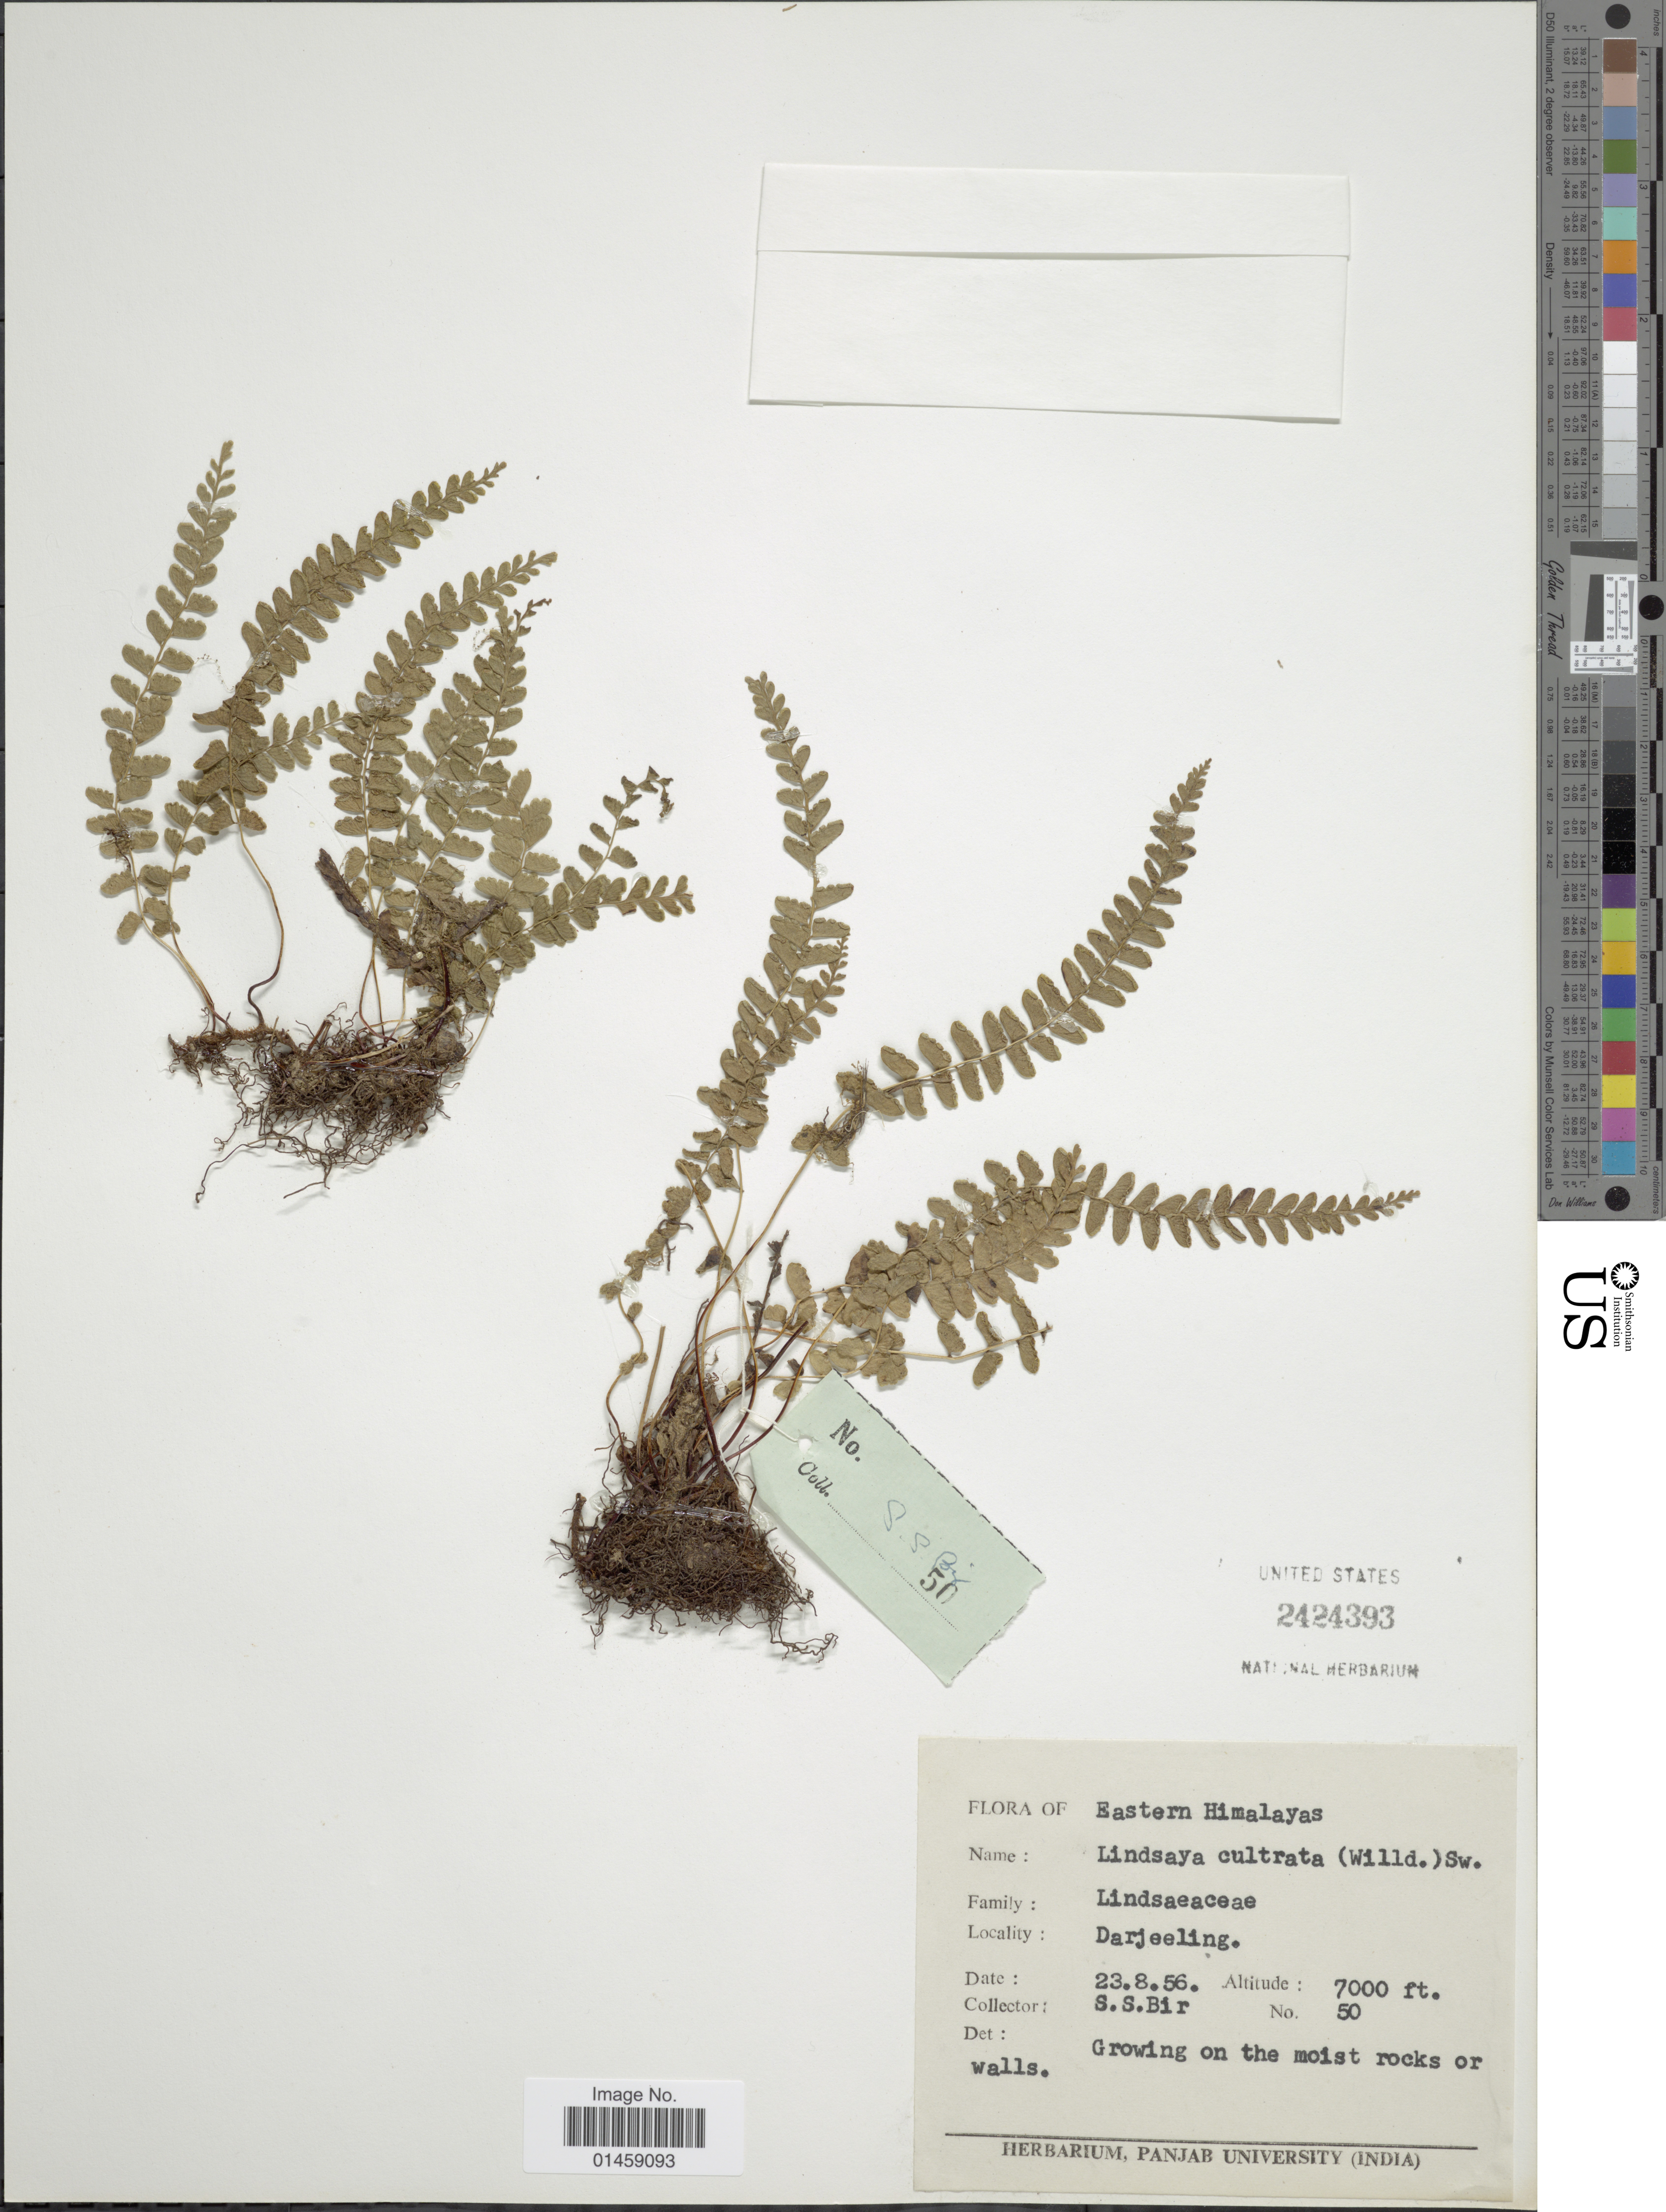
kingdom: Plantae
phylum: Tracheophyta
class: Polypodiopsida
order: Polypodiales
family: Lindsaeaceae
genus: Lindsaea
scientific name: Lindsaea odorata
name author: Roxb.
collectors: S. S. Bir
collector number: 50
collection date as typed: Transcribed d/m/y: 23/8/56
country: India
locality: Eastern Himalayas, Darjeeling.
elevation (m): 2134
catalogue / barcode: US 2424393